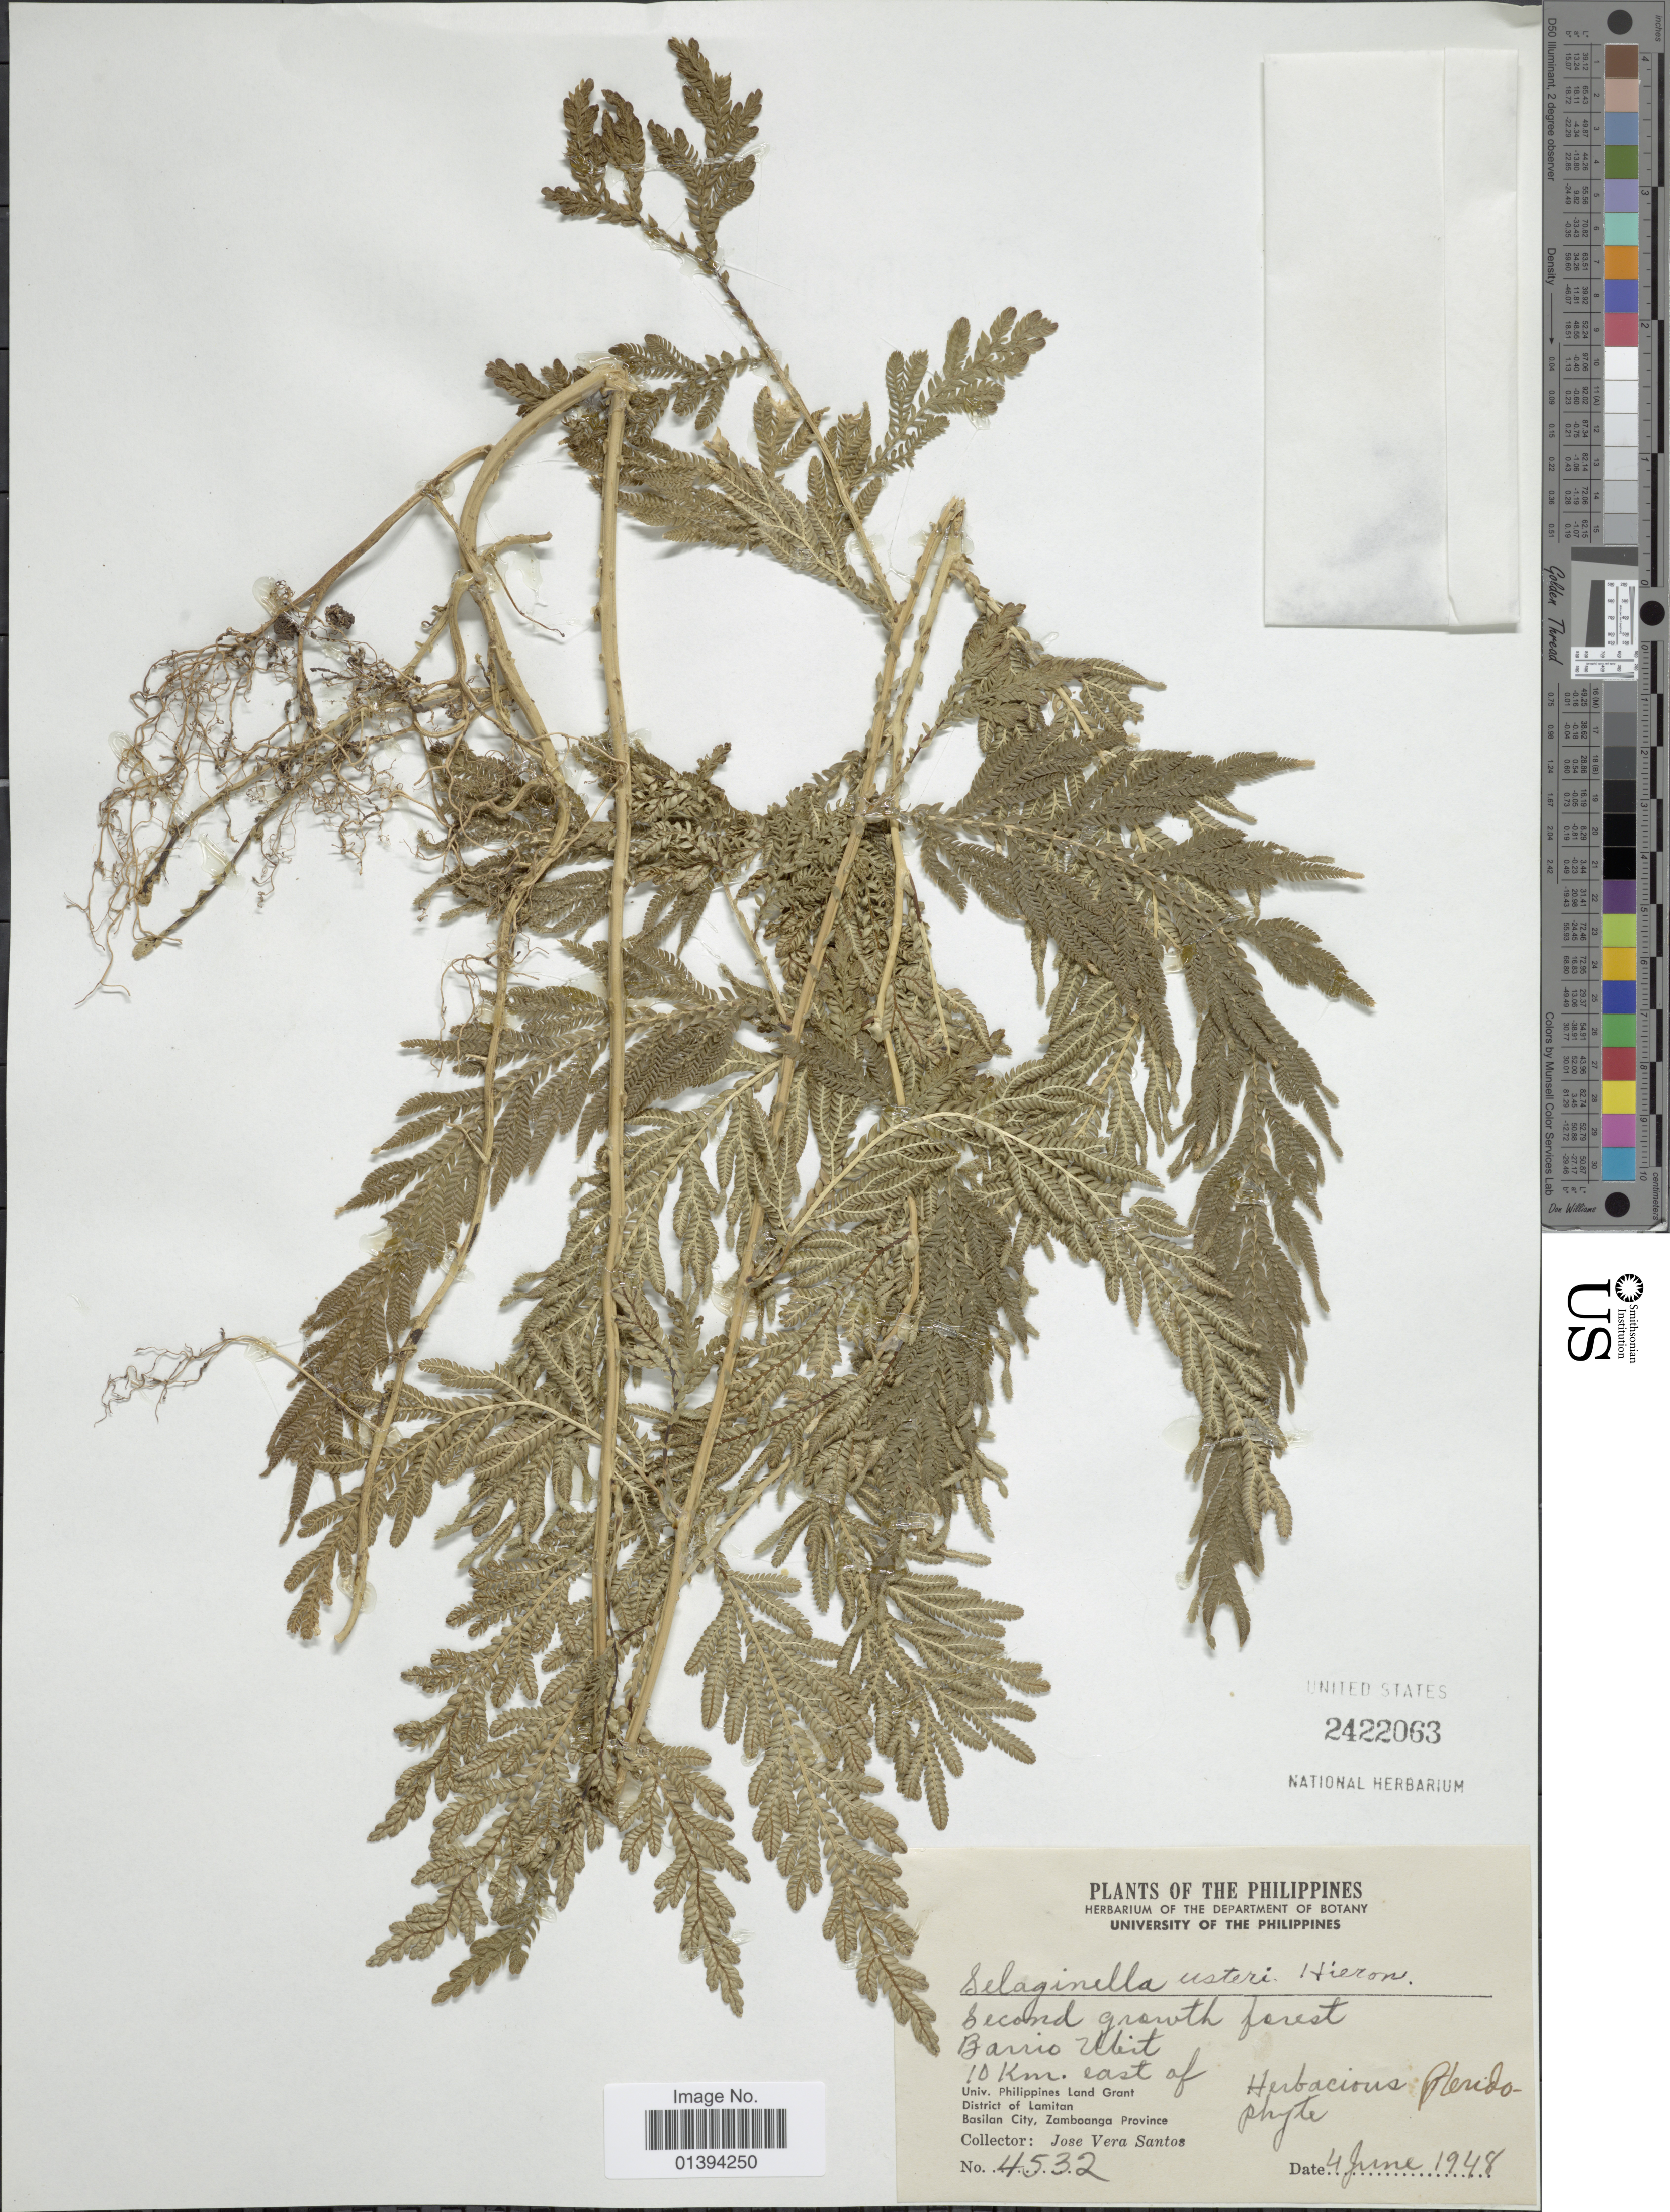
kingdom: Plantae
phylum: Tracheophyta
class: Lycopodiopsida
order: Selaginellales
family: Selaginellaceae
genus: Selaginella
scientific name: Selaginella usterii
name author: Hieron.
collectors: J. V. Santos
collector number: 4532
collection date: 1948-06-04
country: Philippines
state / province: Zamboanga Peninsula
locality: Barrio Ubit, 10km east of Univ. Philippines land grrant, District of lamitan, Basilan city , Zamboanga Province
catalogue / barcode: US 2422063